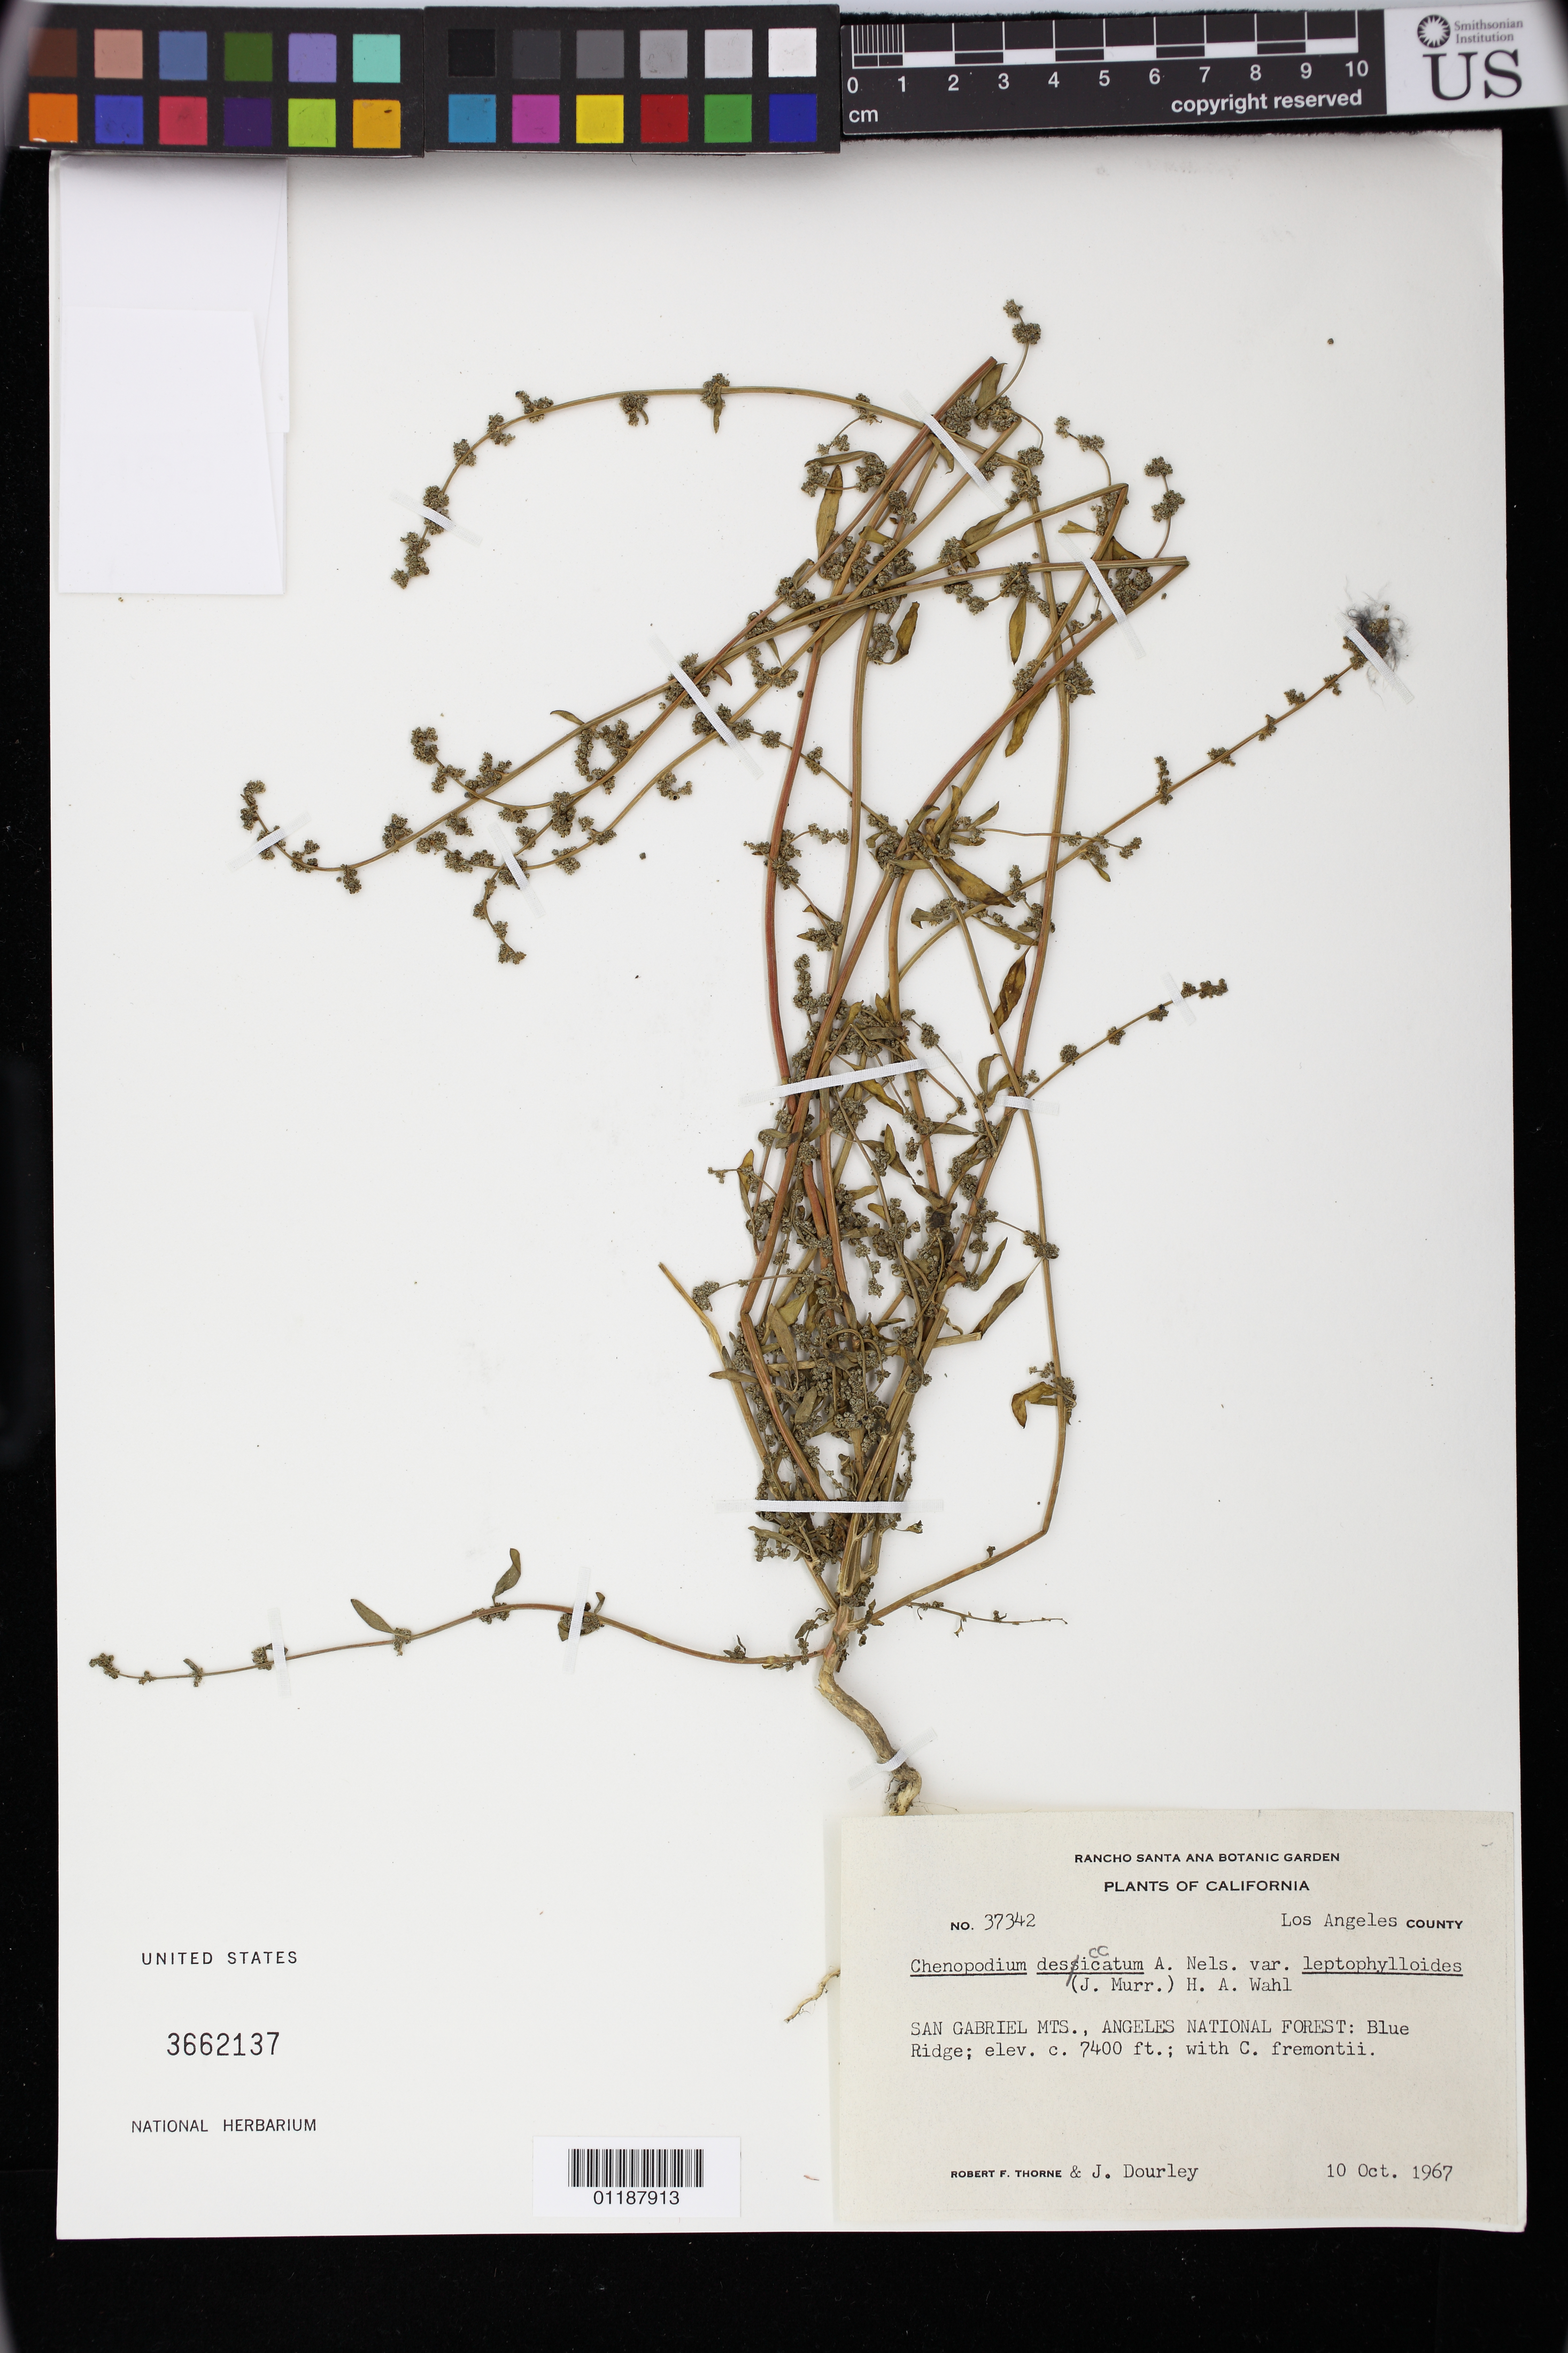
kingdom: Plantae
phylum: Tracheophyta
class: Magnoliopsida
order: Caryophyllales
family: Amaranthaceae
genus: Chenopodium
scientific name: Chenopodium leptophyllum var. desiccatum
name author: (A. Nelson) Aellen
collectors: R. F. Thorne & J. Dourley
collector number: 37342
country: United States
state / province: California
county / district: Los Angeles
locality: San Gabriel Mts. Angeles National Forest, Blue Ridge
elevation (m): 2256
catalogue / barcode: US 3662137